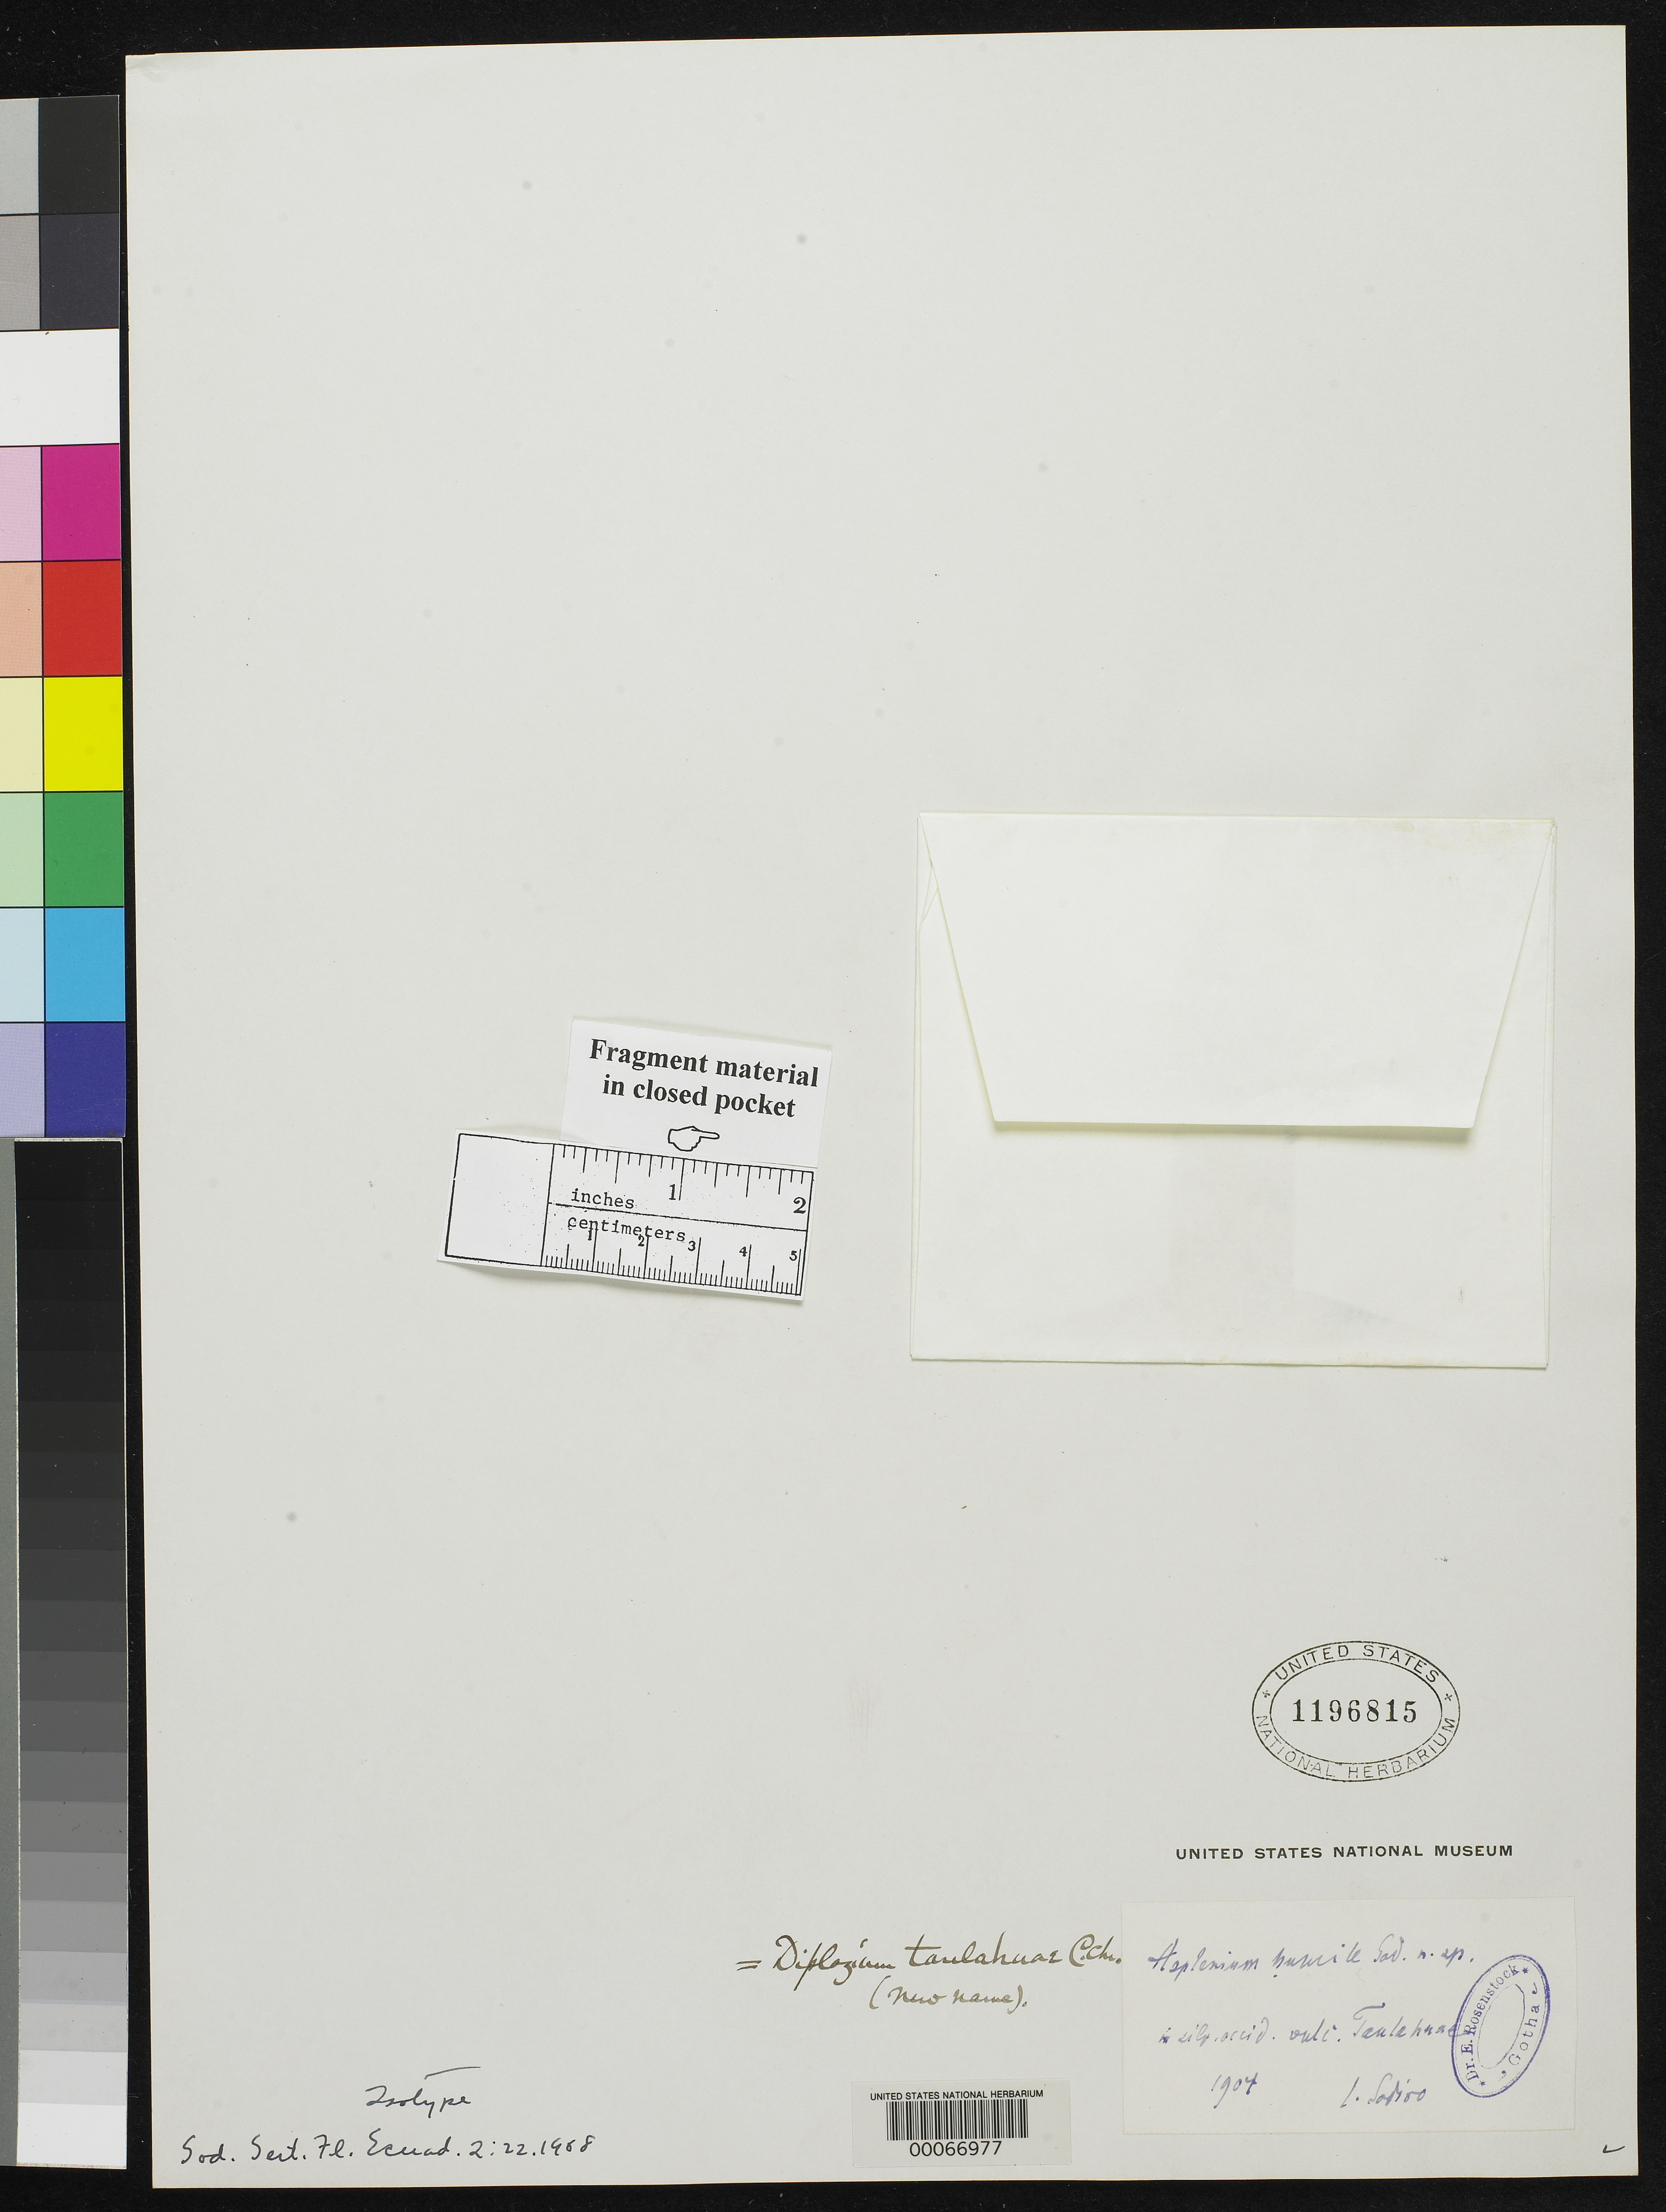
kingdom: Plantae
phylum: Tracheophyta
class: Polypodiopsida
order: Polypodiales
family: Aspleniaceae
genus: Asplenium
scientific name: Asplenium humile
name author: Sodiro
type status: Type Collection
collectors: L. Sodiro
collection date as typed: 1904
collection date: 1904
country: Ecuador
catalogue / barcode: US 1196815